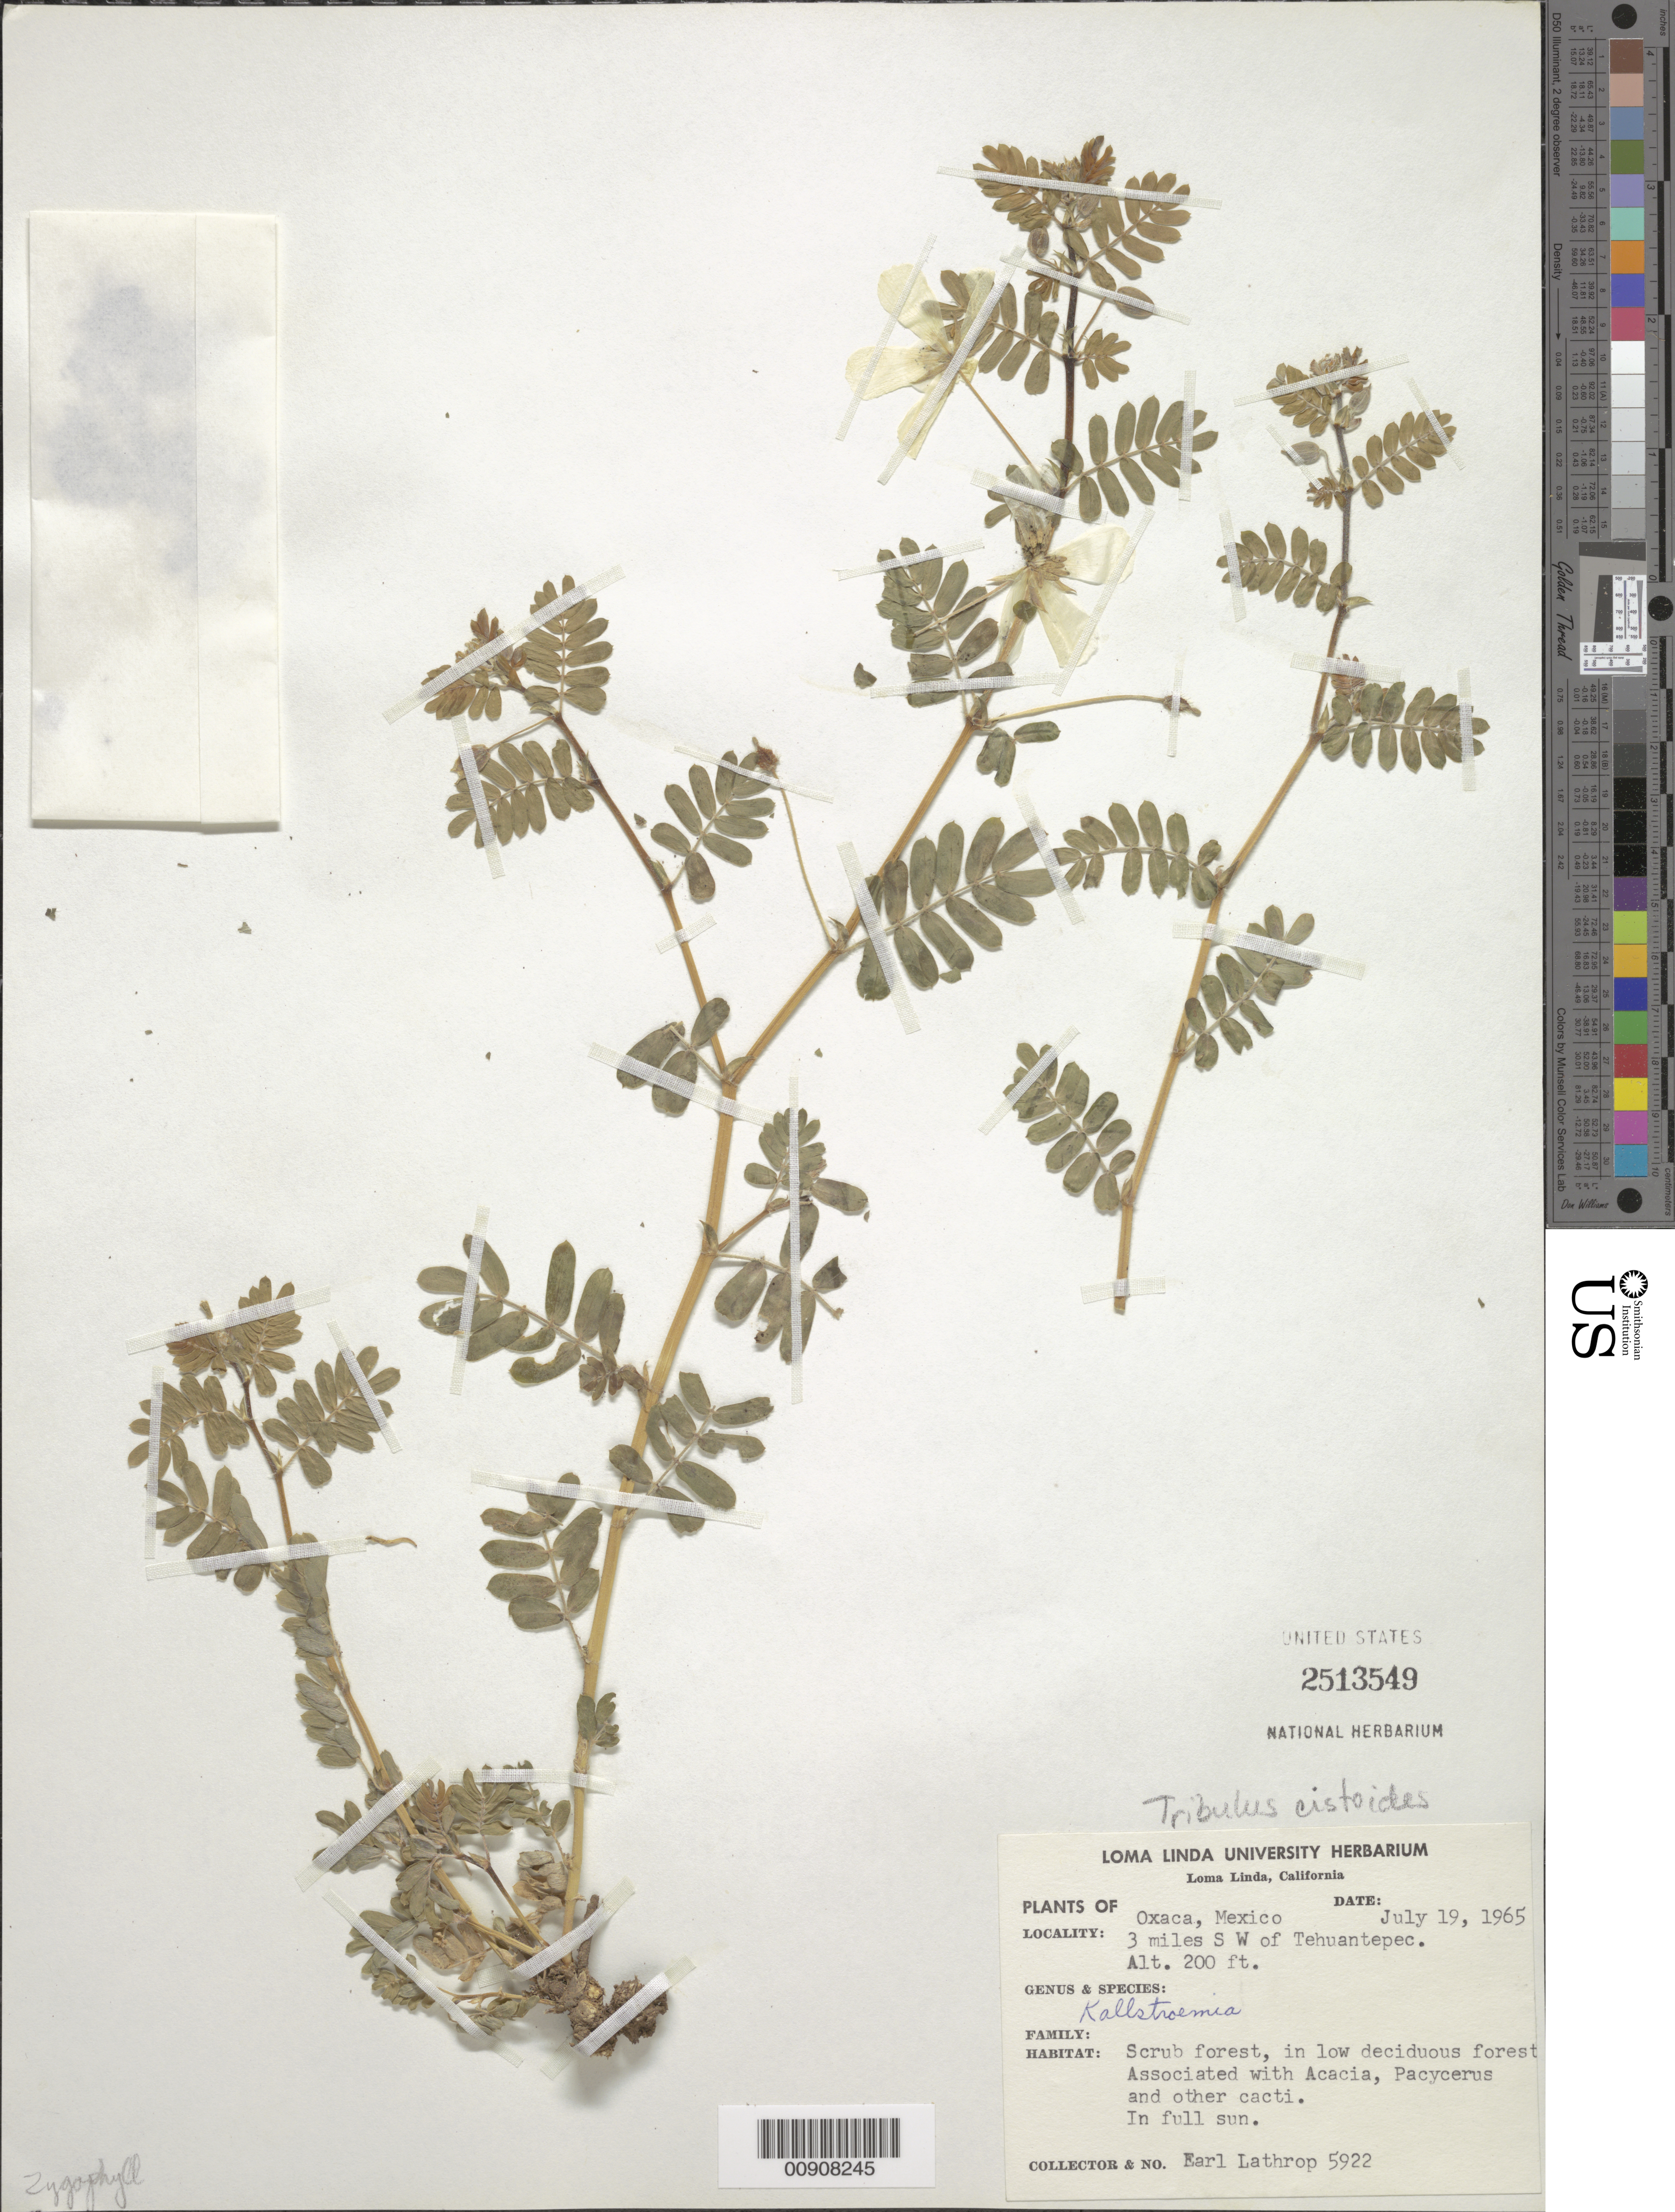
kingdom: Plantae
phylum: Tracheophyta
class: Magnoliopsida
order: Zygophyllales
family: Zygophyllaceae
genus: Tribulus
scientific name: Tribulus cistoides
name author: L.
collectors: E. W. Lathrop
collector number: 5922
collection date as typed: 19 Jul 1965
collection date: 1965-07-19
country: Mexico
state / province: Oaxaca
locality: Oaxaca: 3 miles SW of Tehuantepec.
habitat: Scrub forest, in low deciduous forest. Associated with Acacia, Pacycerus, and other cacti. In full sun.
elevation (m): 61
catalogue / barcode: US 2513549